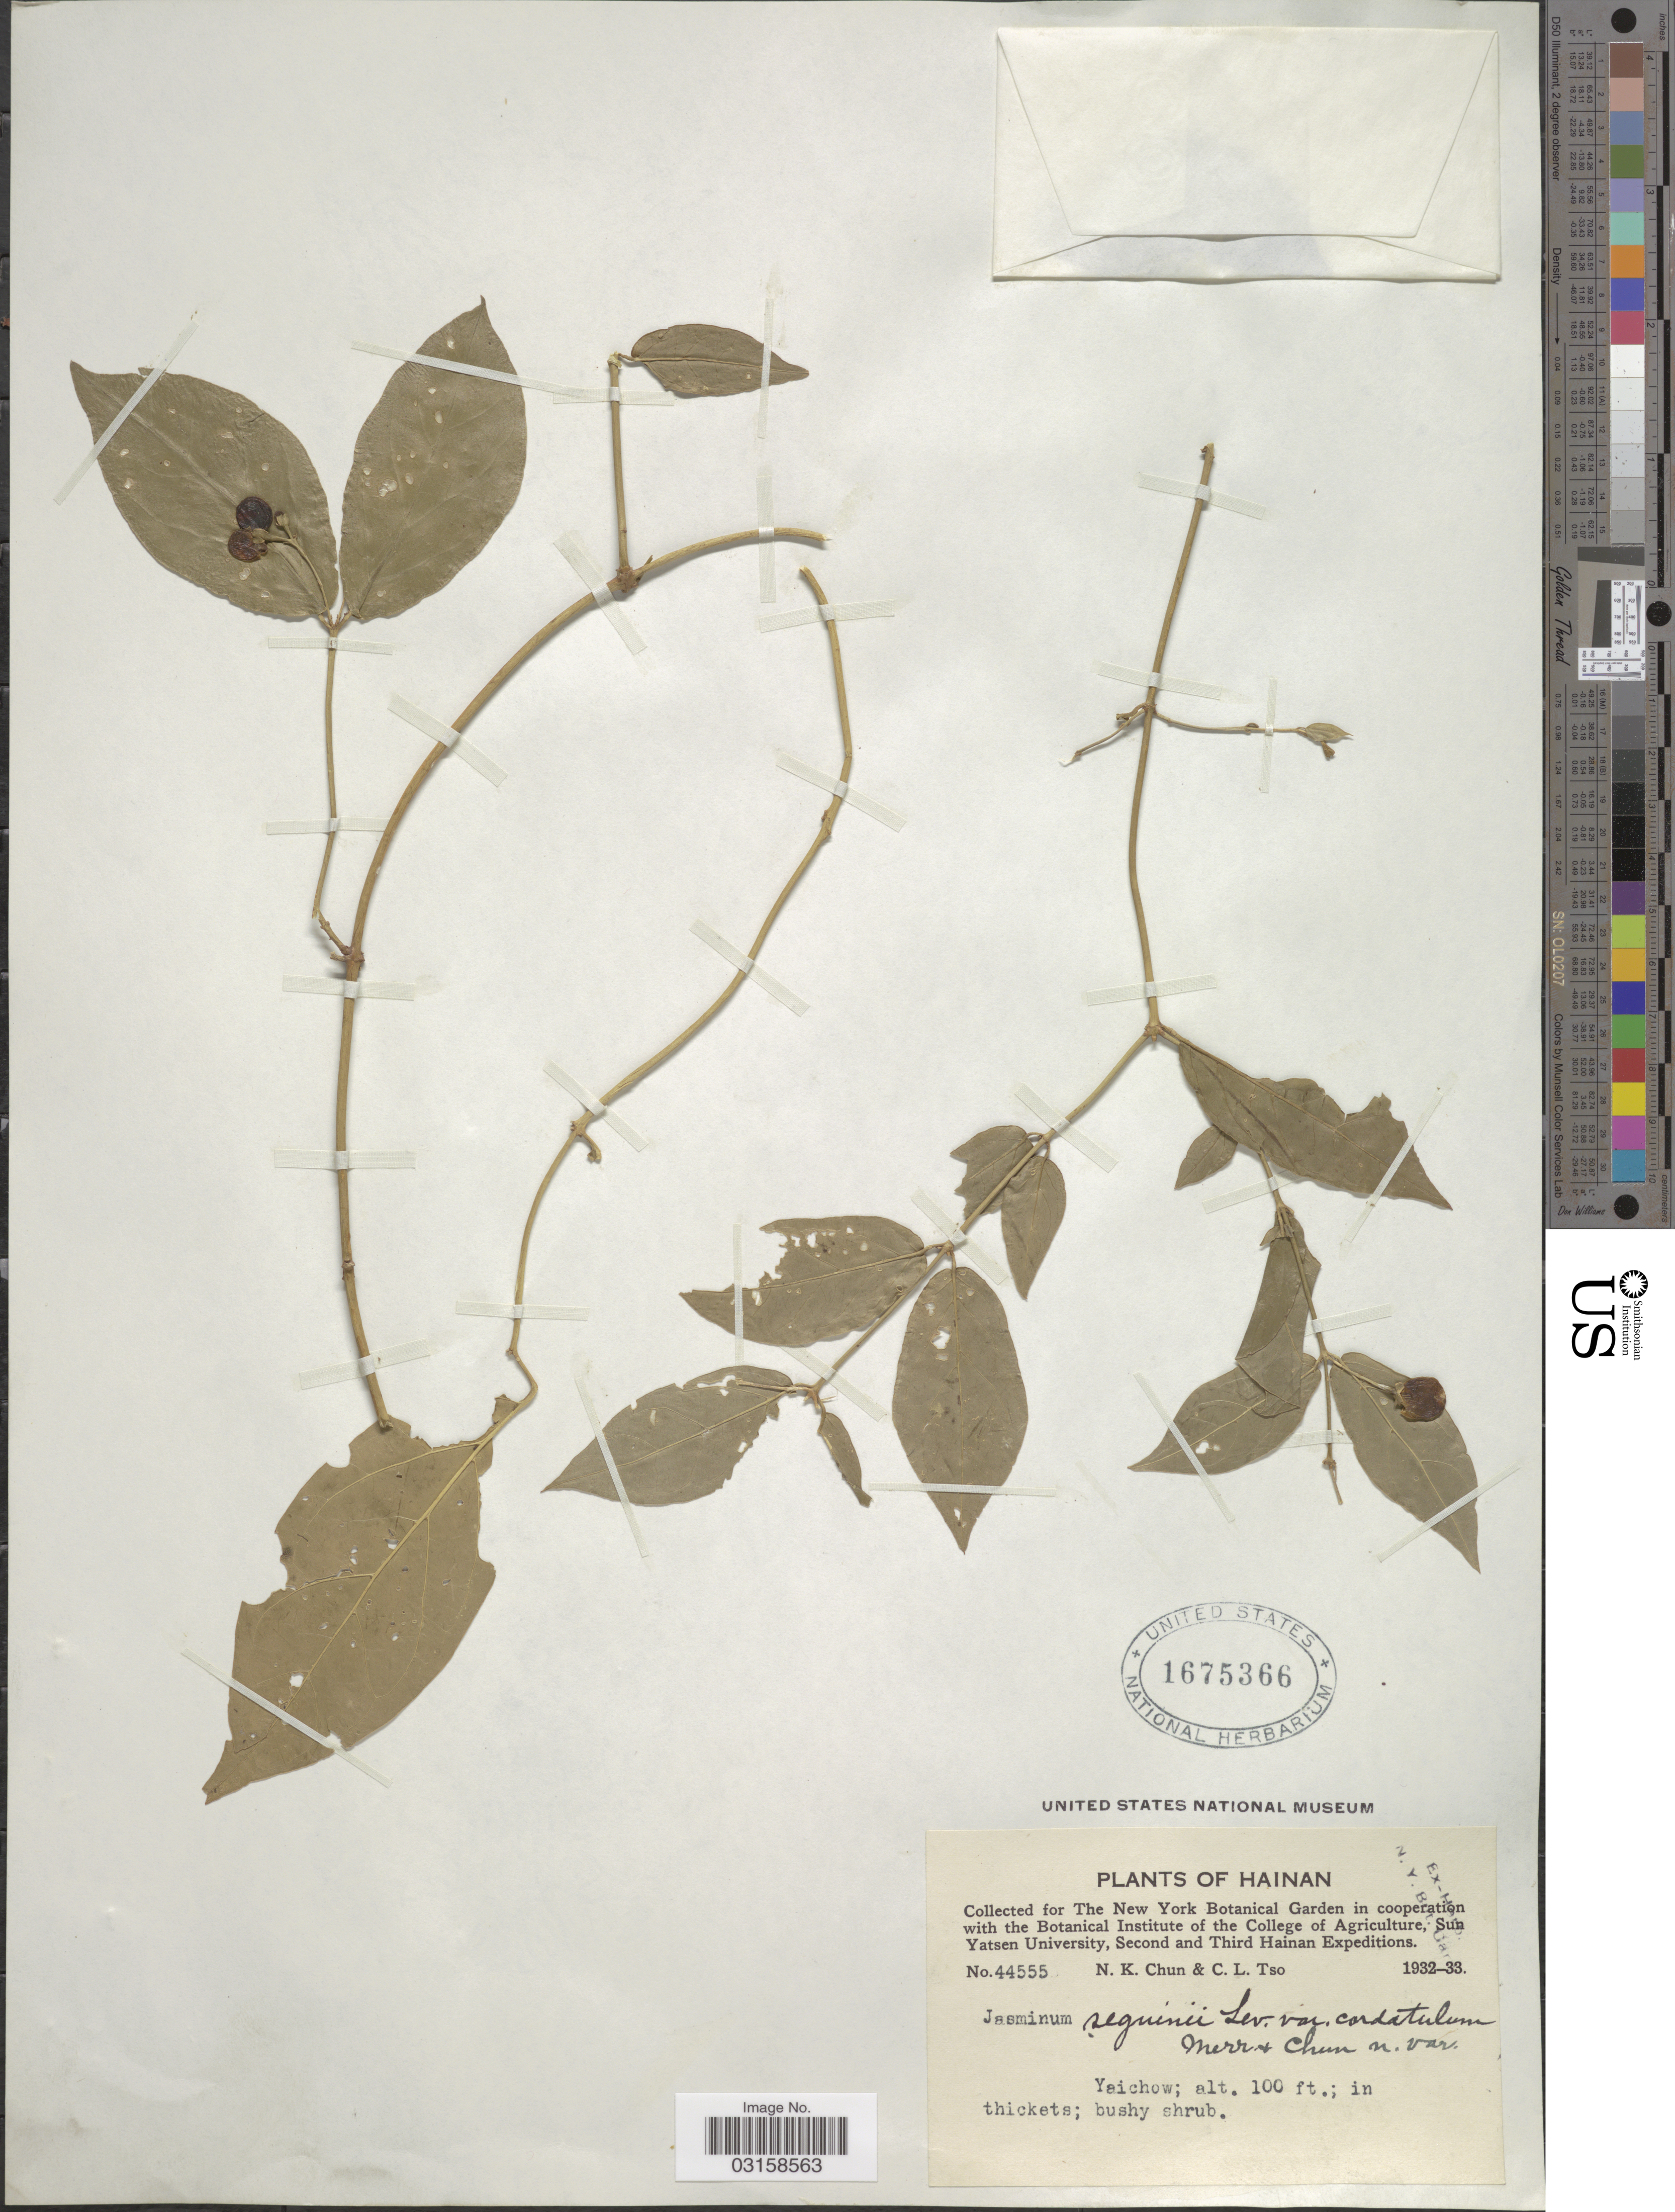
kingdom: Plantae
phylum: Tracheophyta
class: Magnoliopsida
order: Lamiales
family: Oleaceae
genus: Jasminum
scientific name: Jasminum seguinii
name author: H. Lév.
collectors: N. K. Chun & C. Tso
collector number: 44555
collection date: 1932/1933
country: China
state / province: Hainan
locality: Yaichow.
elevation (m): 30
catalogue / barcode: US 1675366